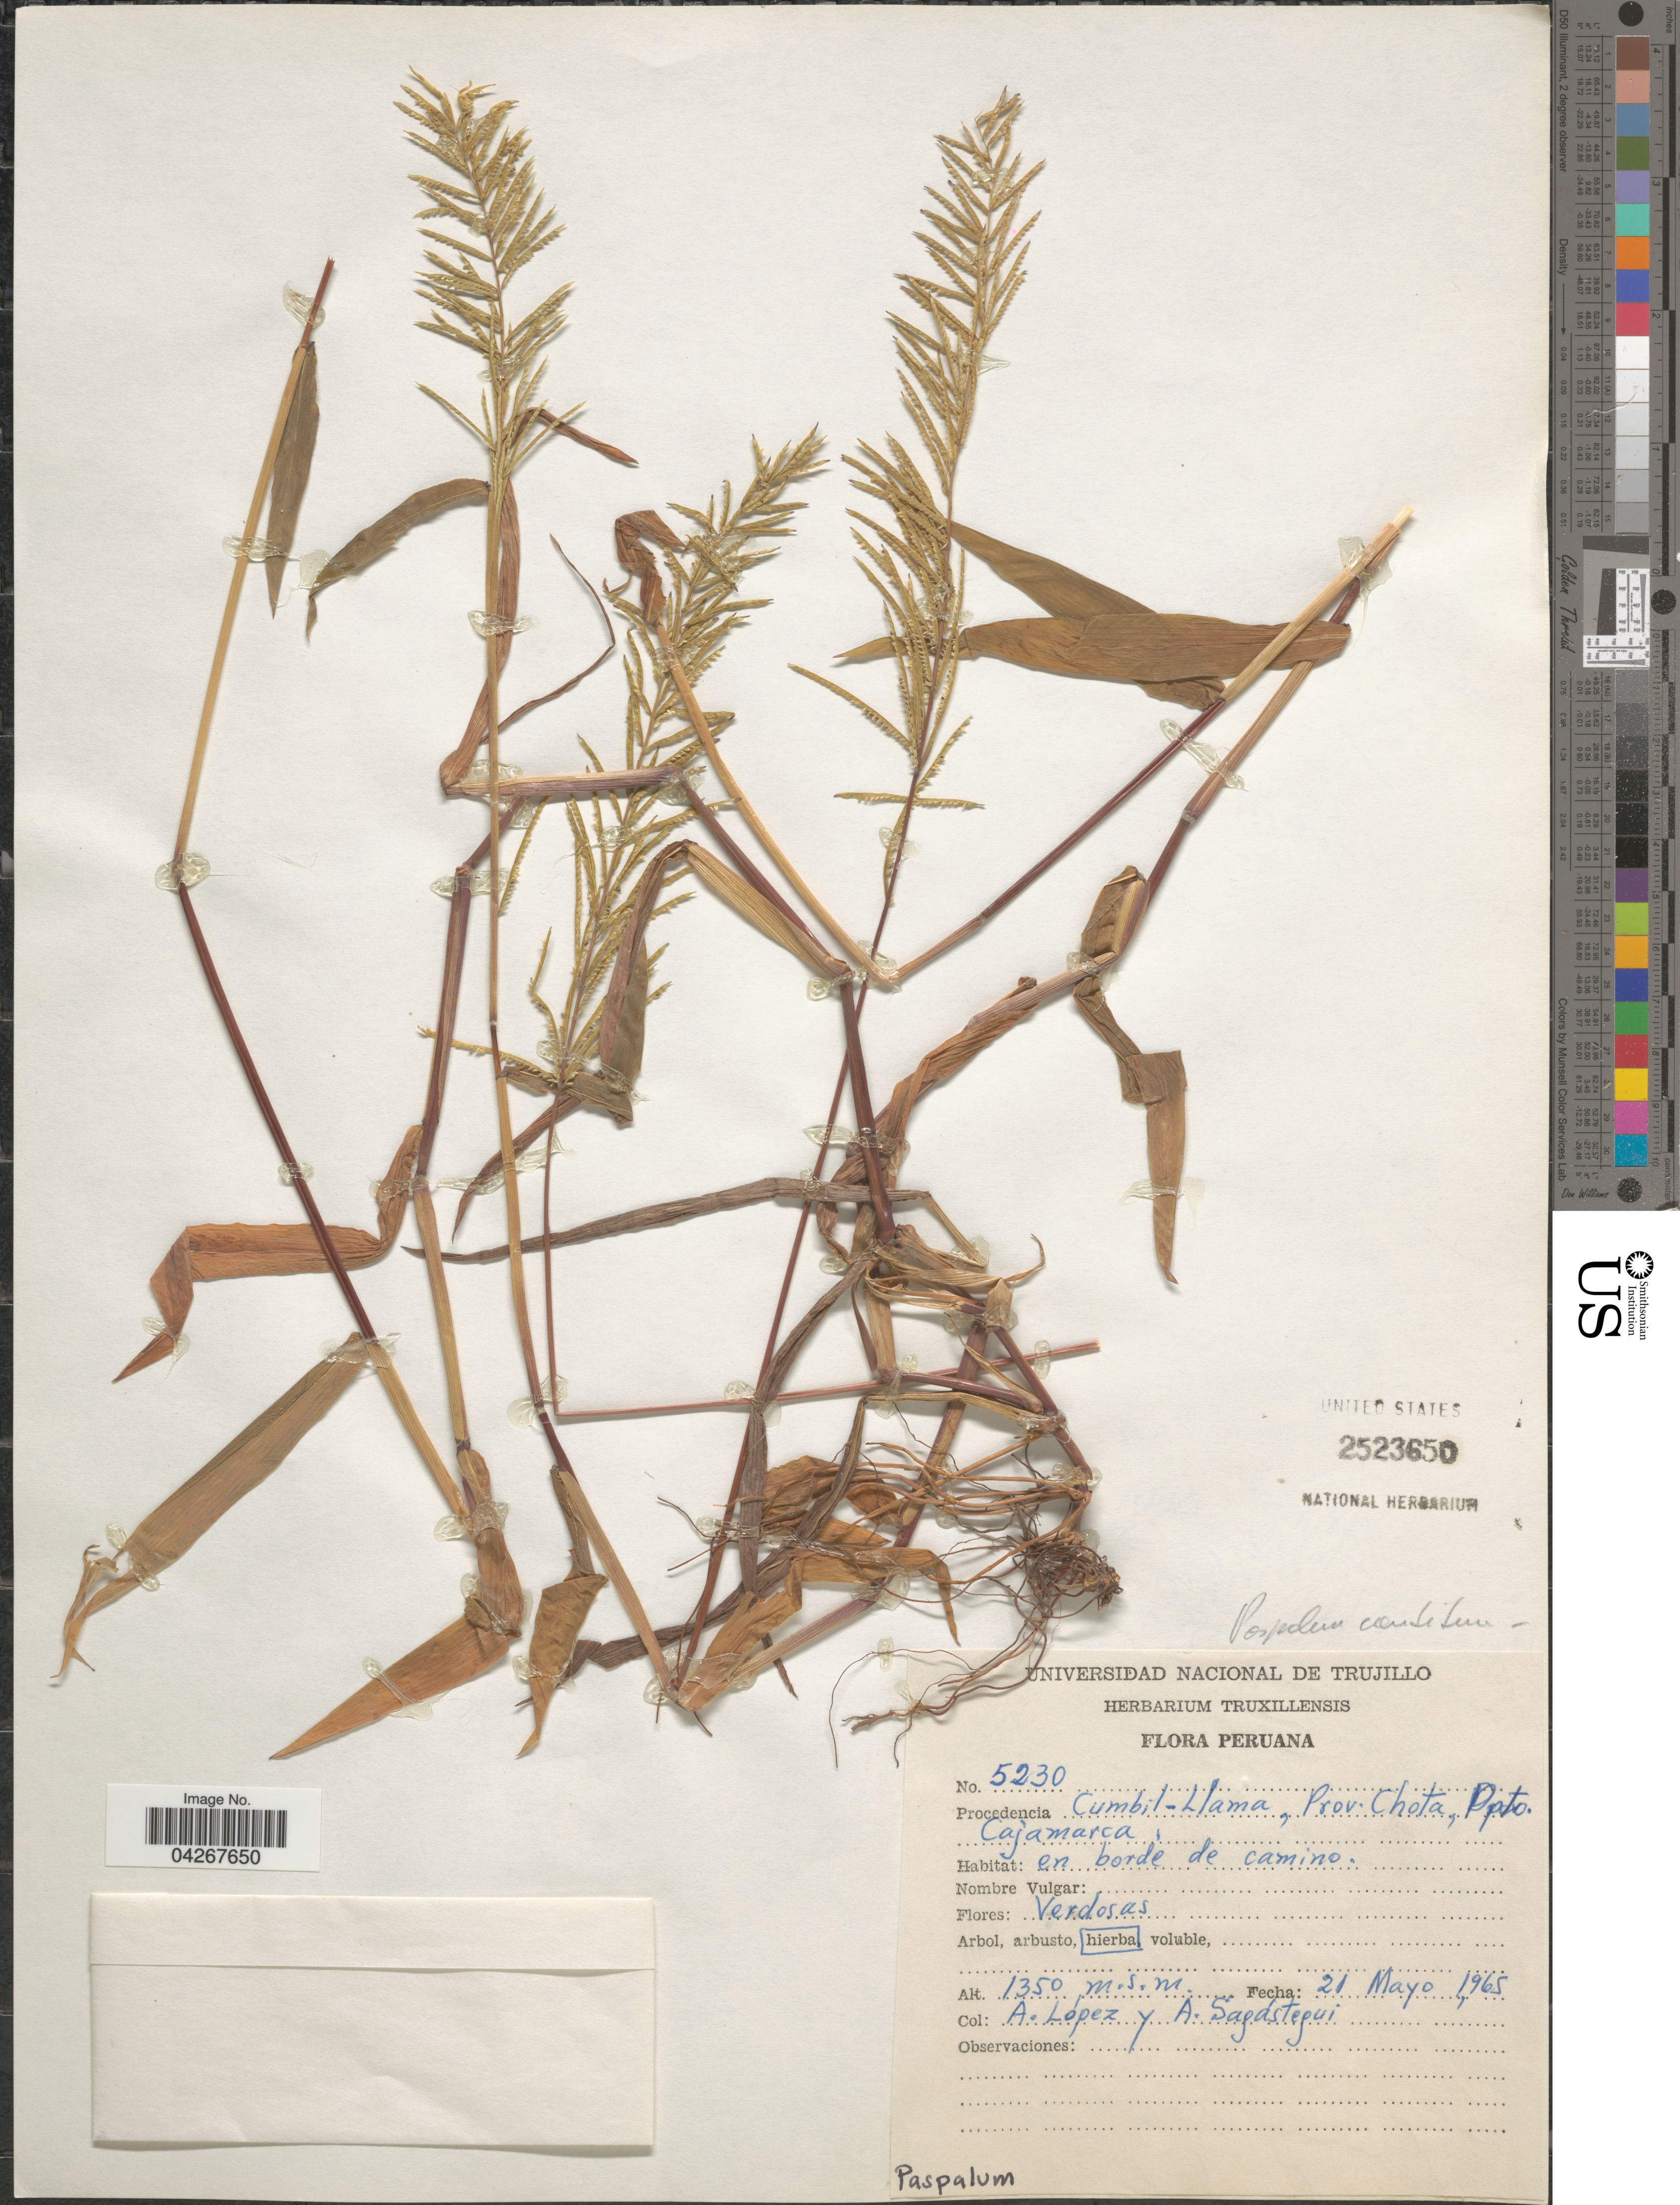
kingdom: Plantae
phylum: Tracheophyta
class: Liliopsida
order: Poales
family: Poaceae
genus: Paspalum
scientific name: Paspalum candidum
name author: (Humb. & Bonpl. ex Fleugge) Kunth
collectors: A. López & A. Sagastegui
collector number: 5230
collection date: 1965-05-21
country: Peru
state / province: Cajamarca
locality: Procedencia Cumbil-Llama, Prov. Chota, Dpto. Cajamarca.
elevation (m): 1350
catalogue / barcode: US 2523650